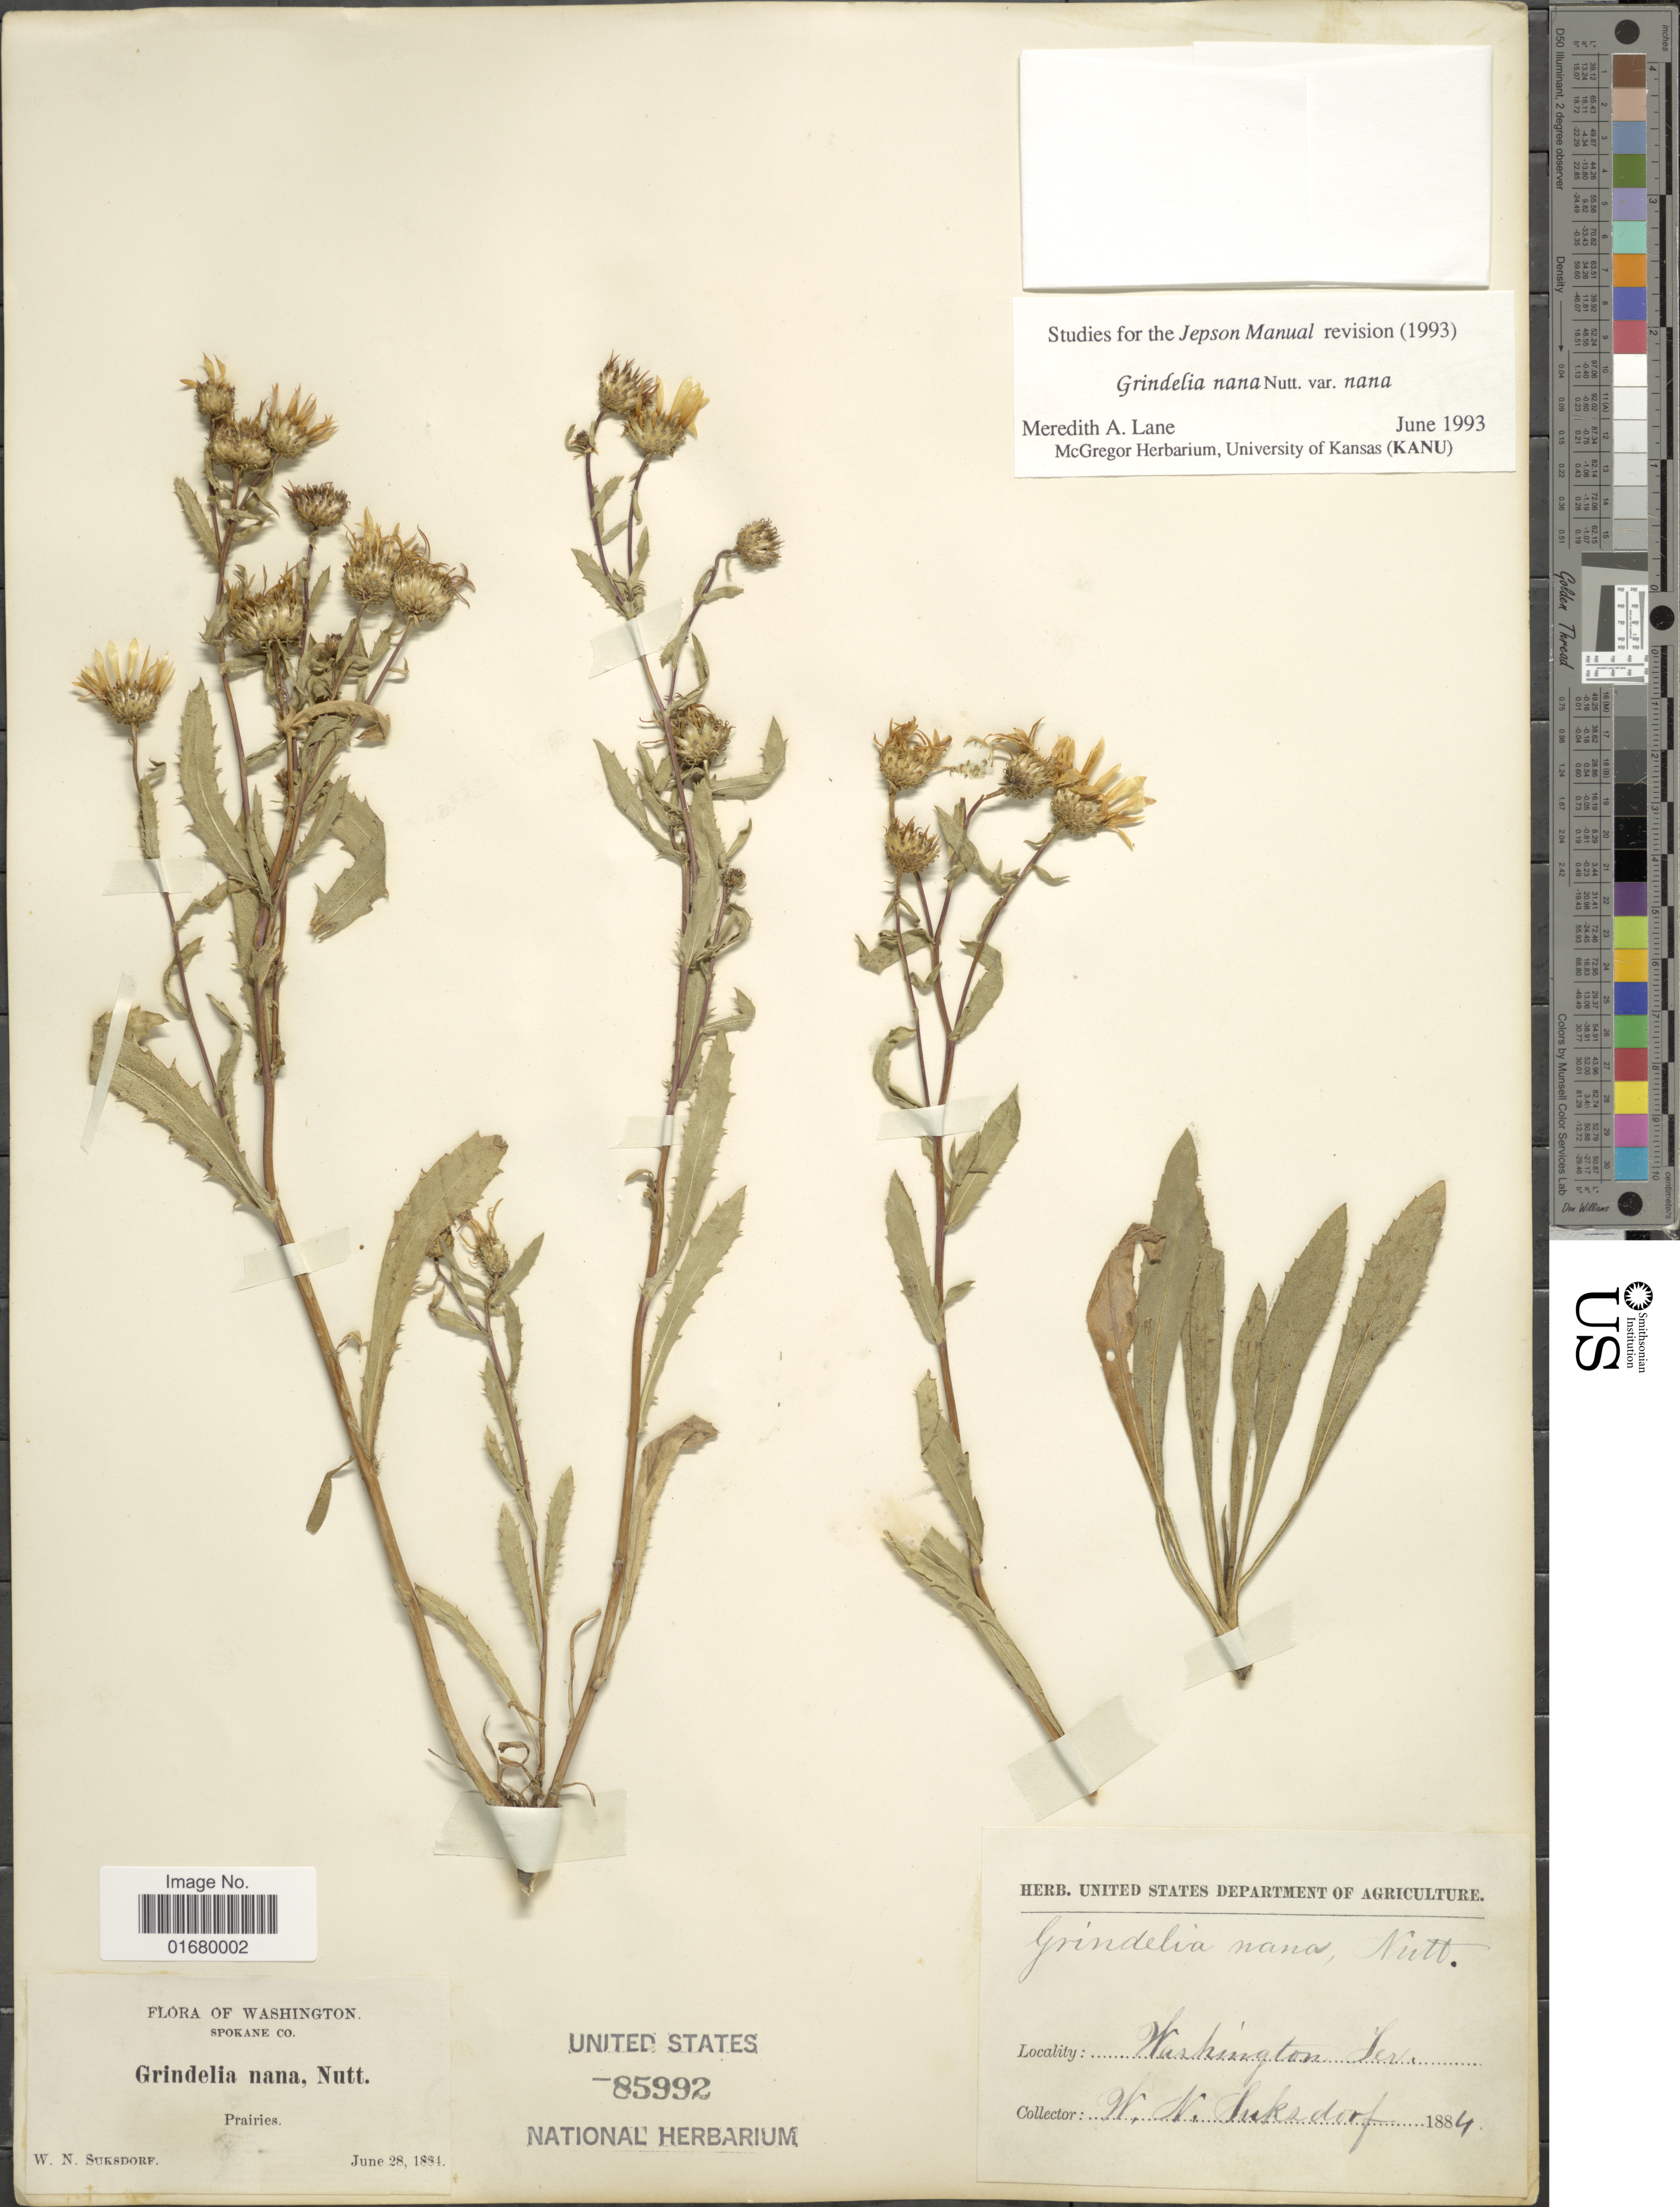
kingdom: Plantae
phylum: Tracheophyta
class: Magnoliopsida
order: Asterales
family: Asteraceae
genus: Grindelia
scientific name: Grindelia nana var. nana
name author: Nutt.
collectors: W. N. Suksdorf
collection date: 1884-06-28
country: United States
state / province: Washington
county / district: Spokane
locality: Spokane Co. Prairies.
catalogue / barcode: US 85992